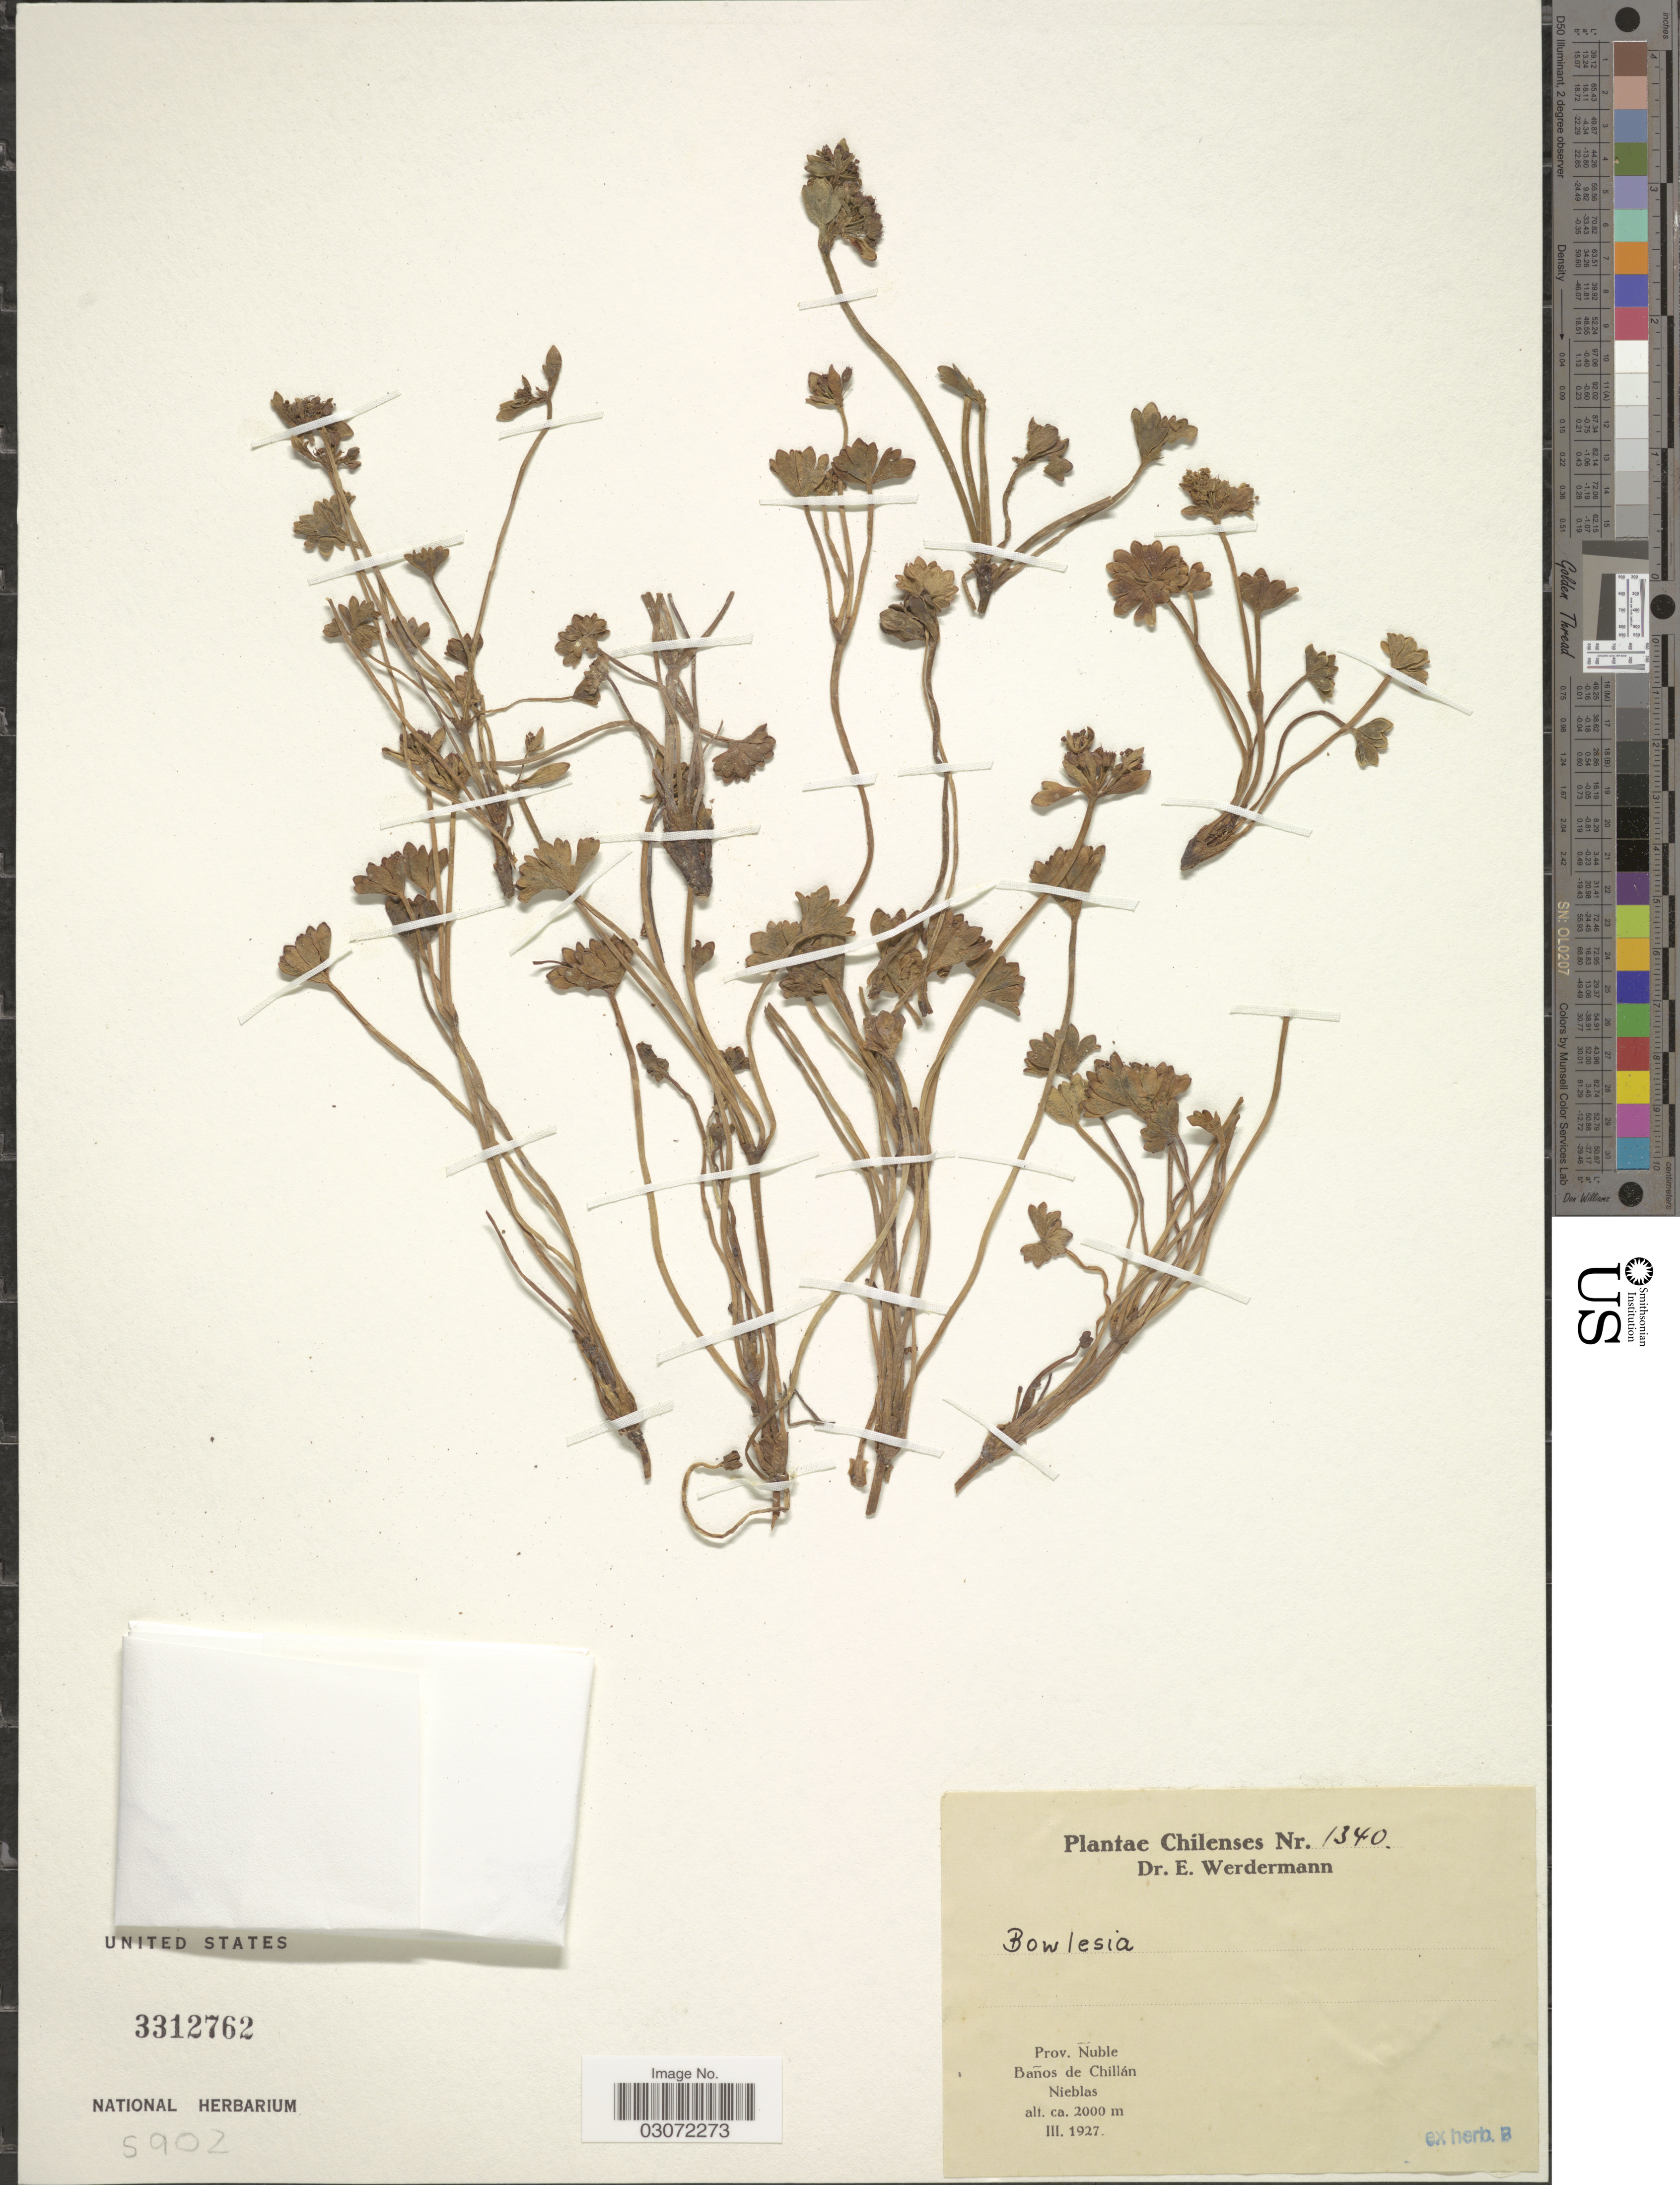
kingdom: Plantae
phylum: Tracheophyta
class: Magnoliopsida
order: Apiales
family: Apiaceae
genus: Bowlesia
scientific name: Bowlesia sp.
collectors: E. Werdermann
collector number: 1340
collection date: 1927-03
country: Chile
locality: Prov. Ñuble. Baños de Chillán. Nieblas.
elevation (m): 2000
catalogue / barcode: US 3312762